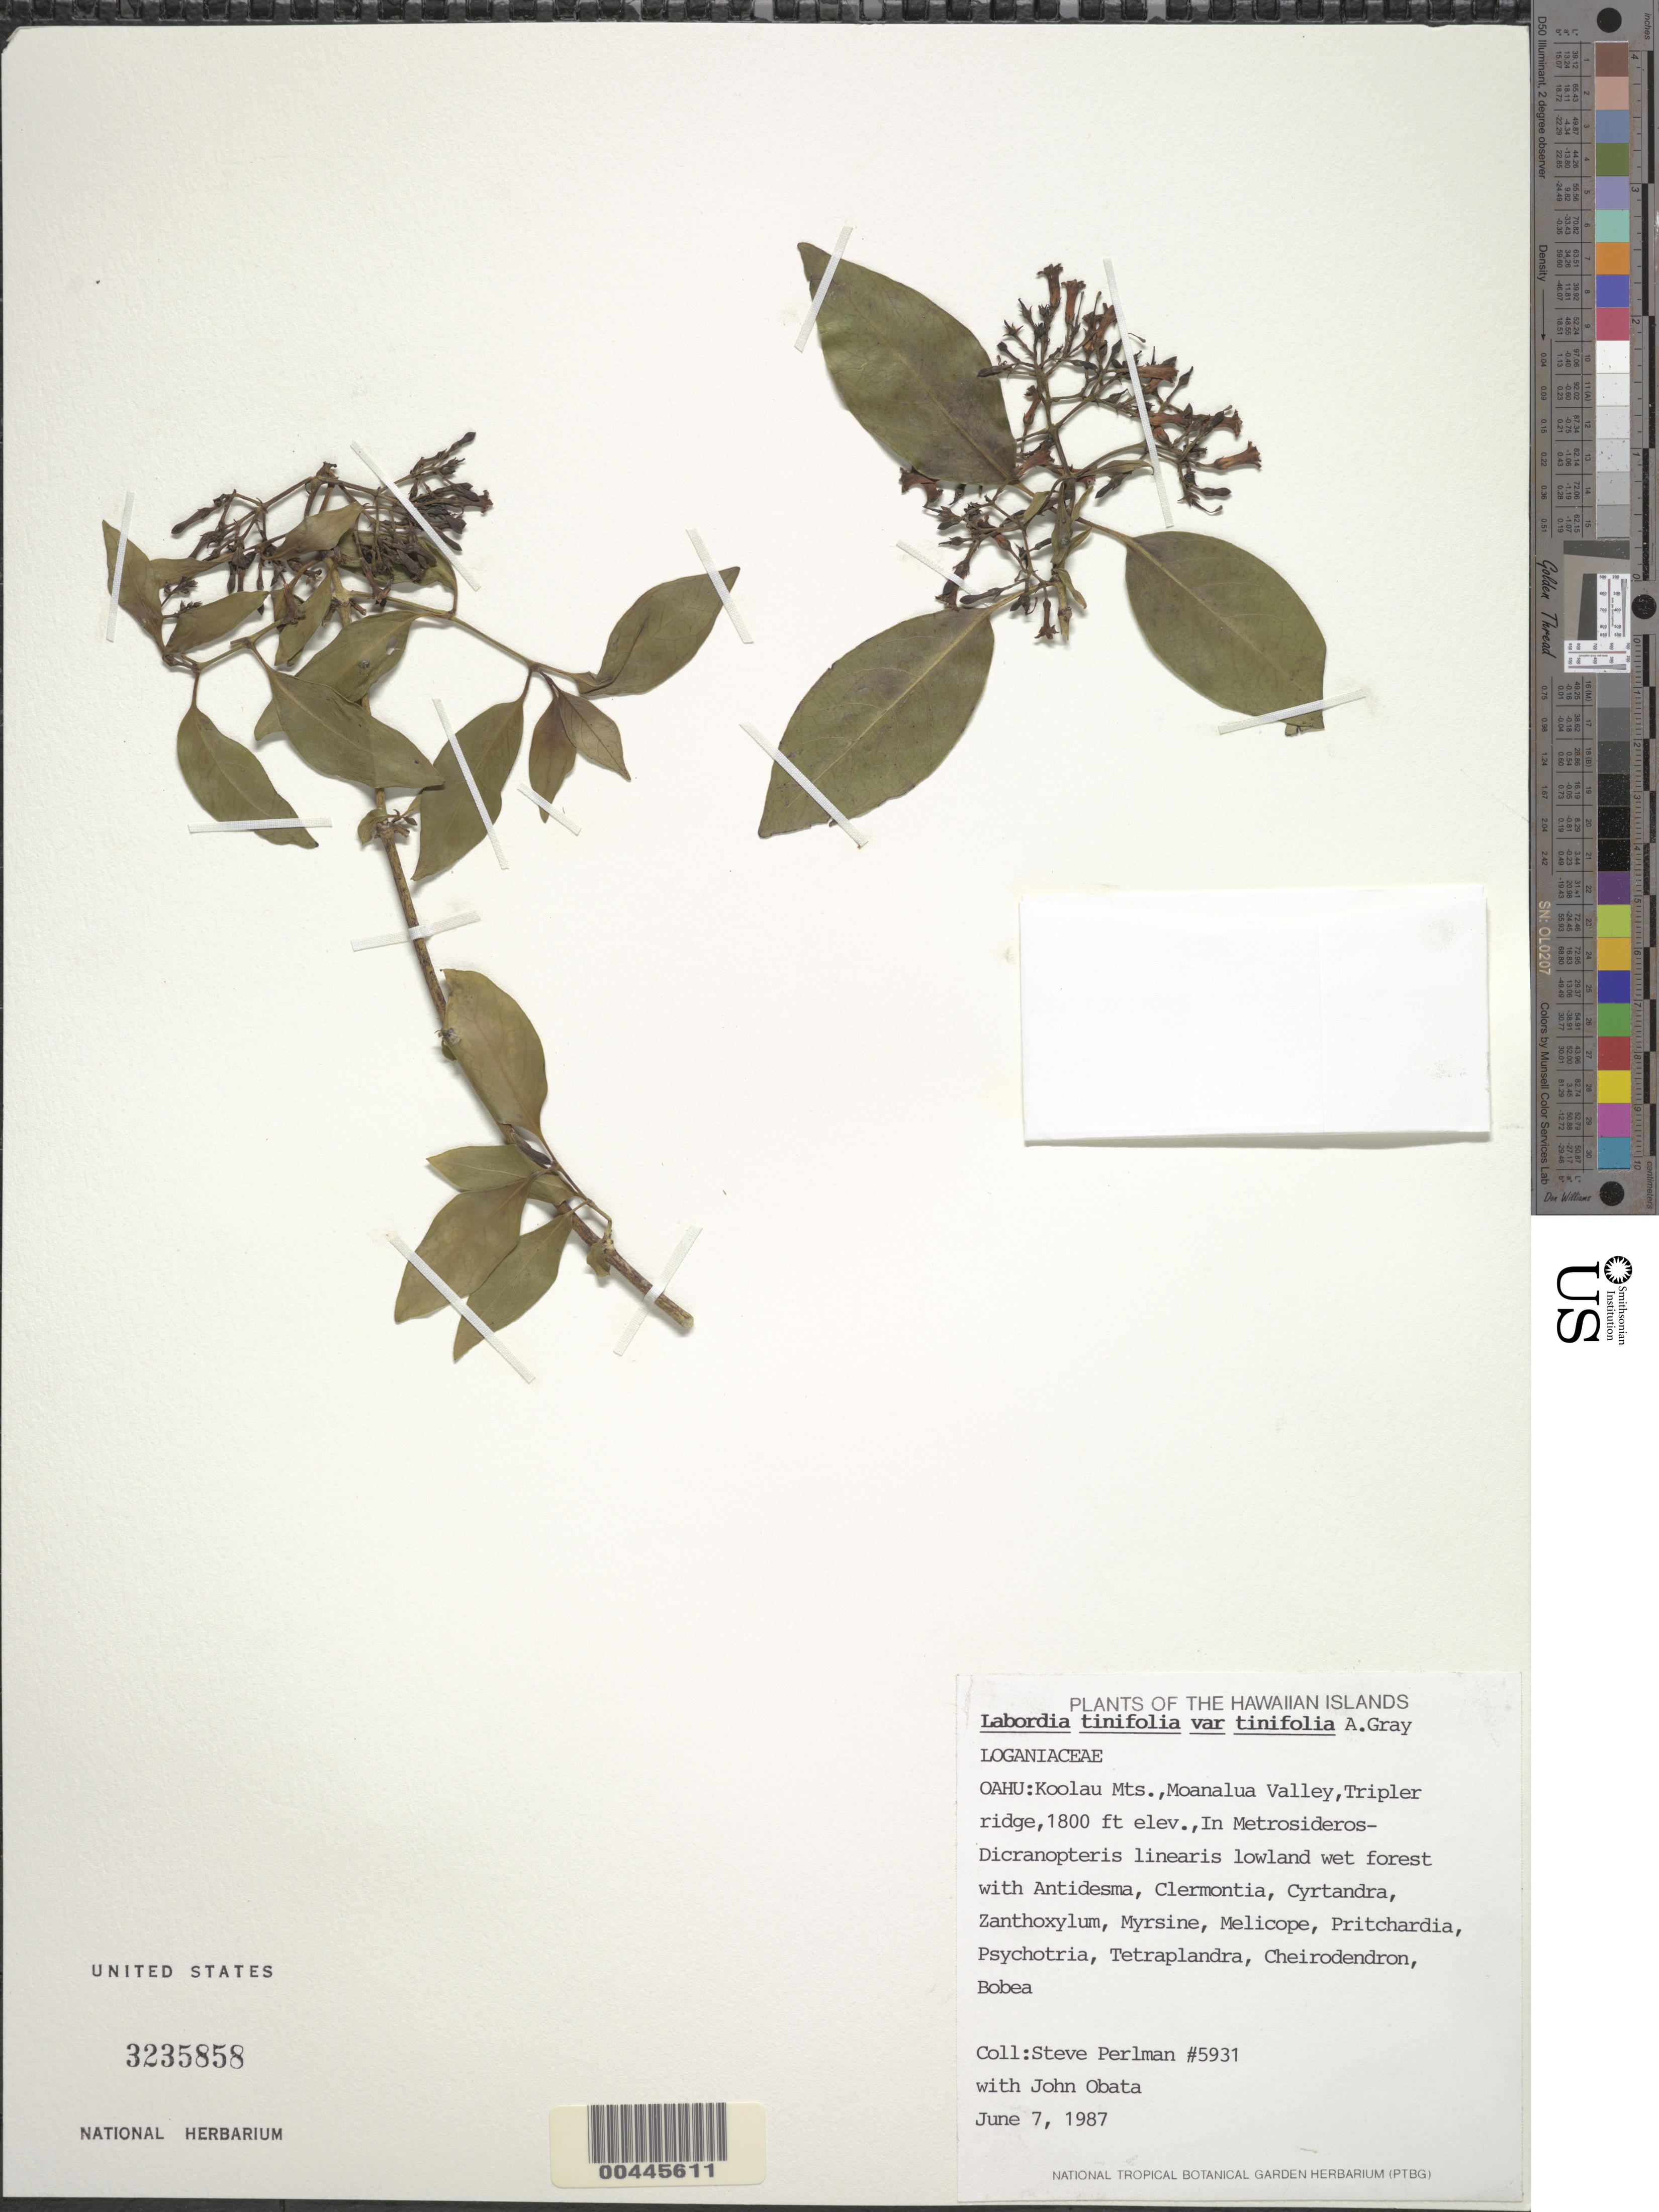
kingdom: Plantae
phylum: Tracheophyta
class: Magnoliopsida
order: Gentianales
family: Loganiaceae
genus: Geniostoma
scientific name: Geniostoma tinifolium var. tinifolium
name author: A. Gray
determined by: Wagner, W. L., (BOT), Smithsonian Institution - National Museum of Natural History (UNITED STATES)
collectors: S. P. Perlman & J. Obata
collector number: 5931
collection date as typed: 7 Jun 1987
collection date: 1987-06-07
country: United States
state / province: Hawaii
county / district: Honolulu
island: Oahu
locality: Koolau Mts., Moanalua Valley, Tripler ridge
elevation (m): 549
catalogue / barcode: US 3235858